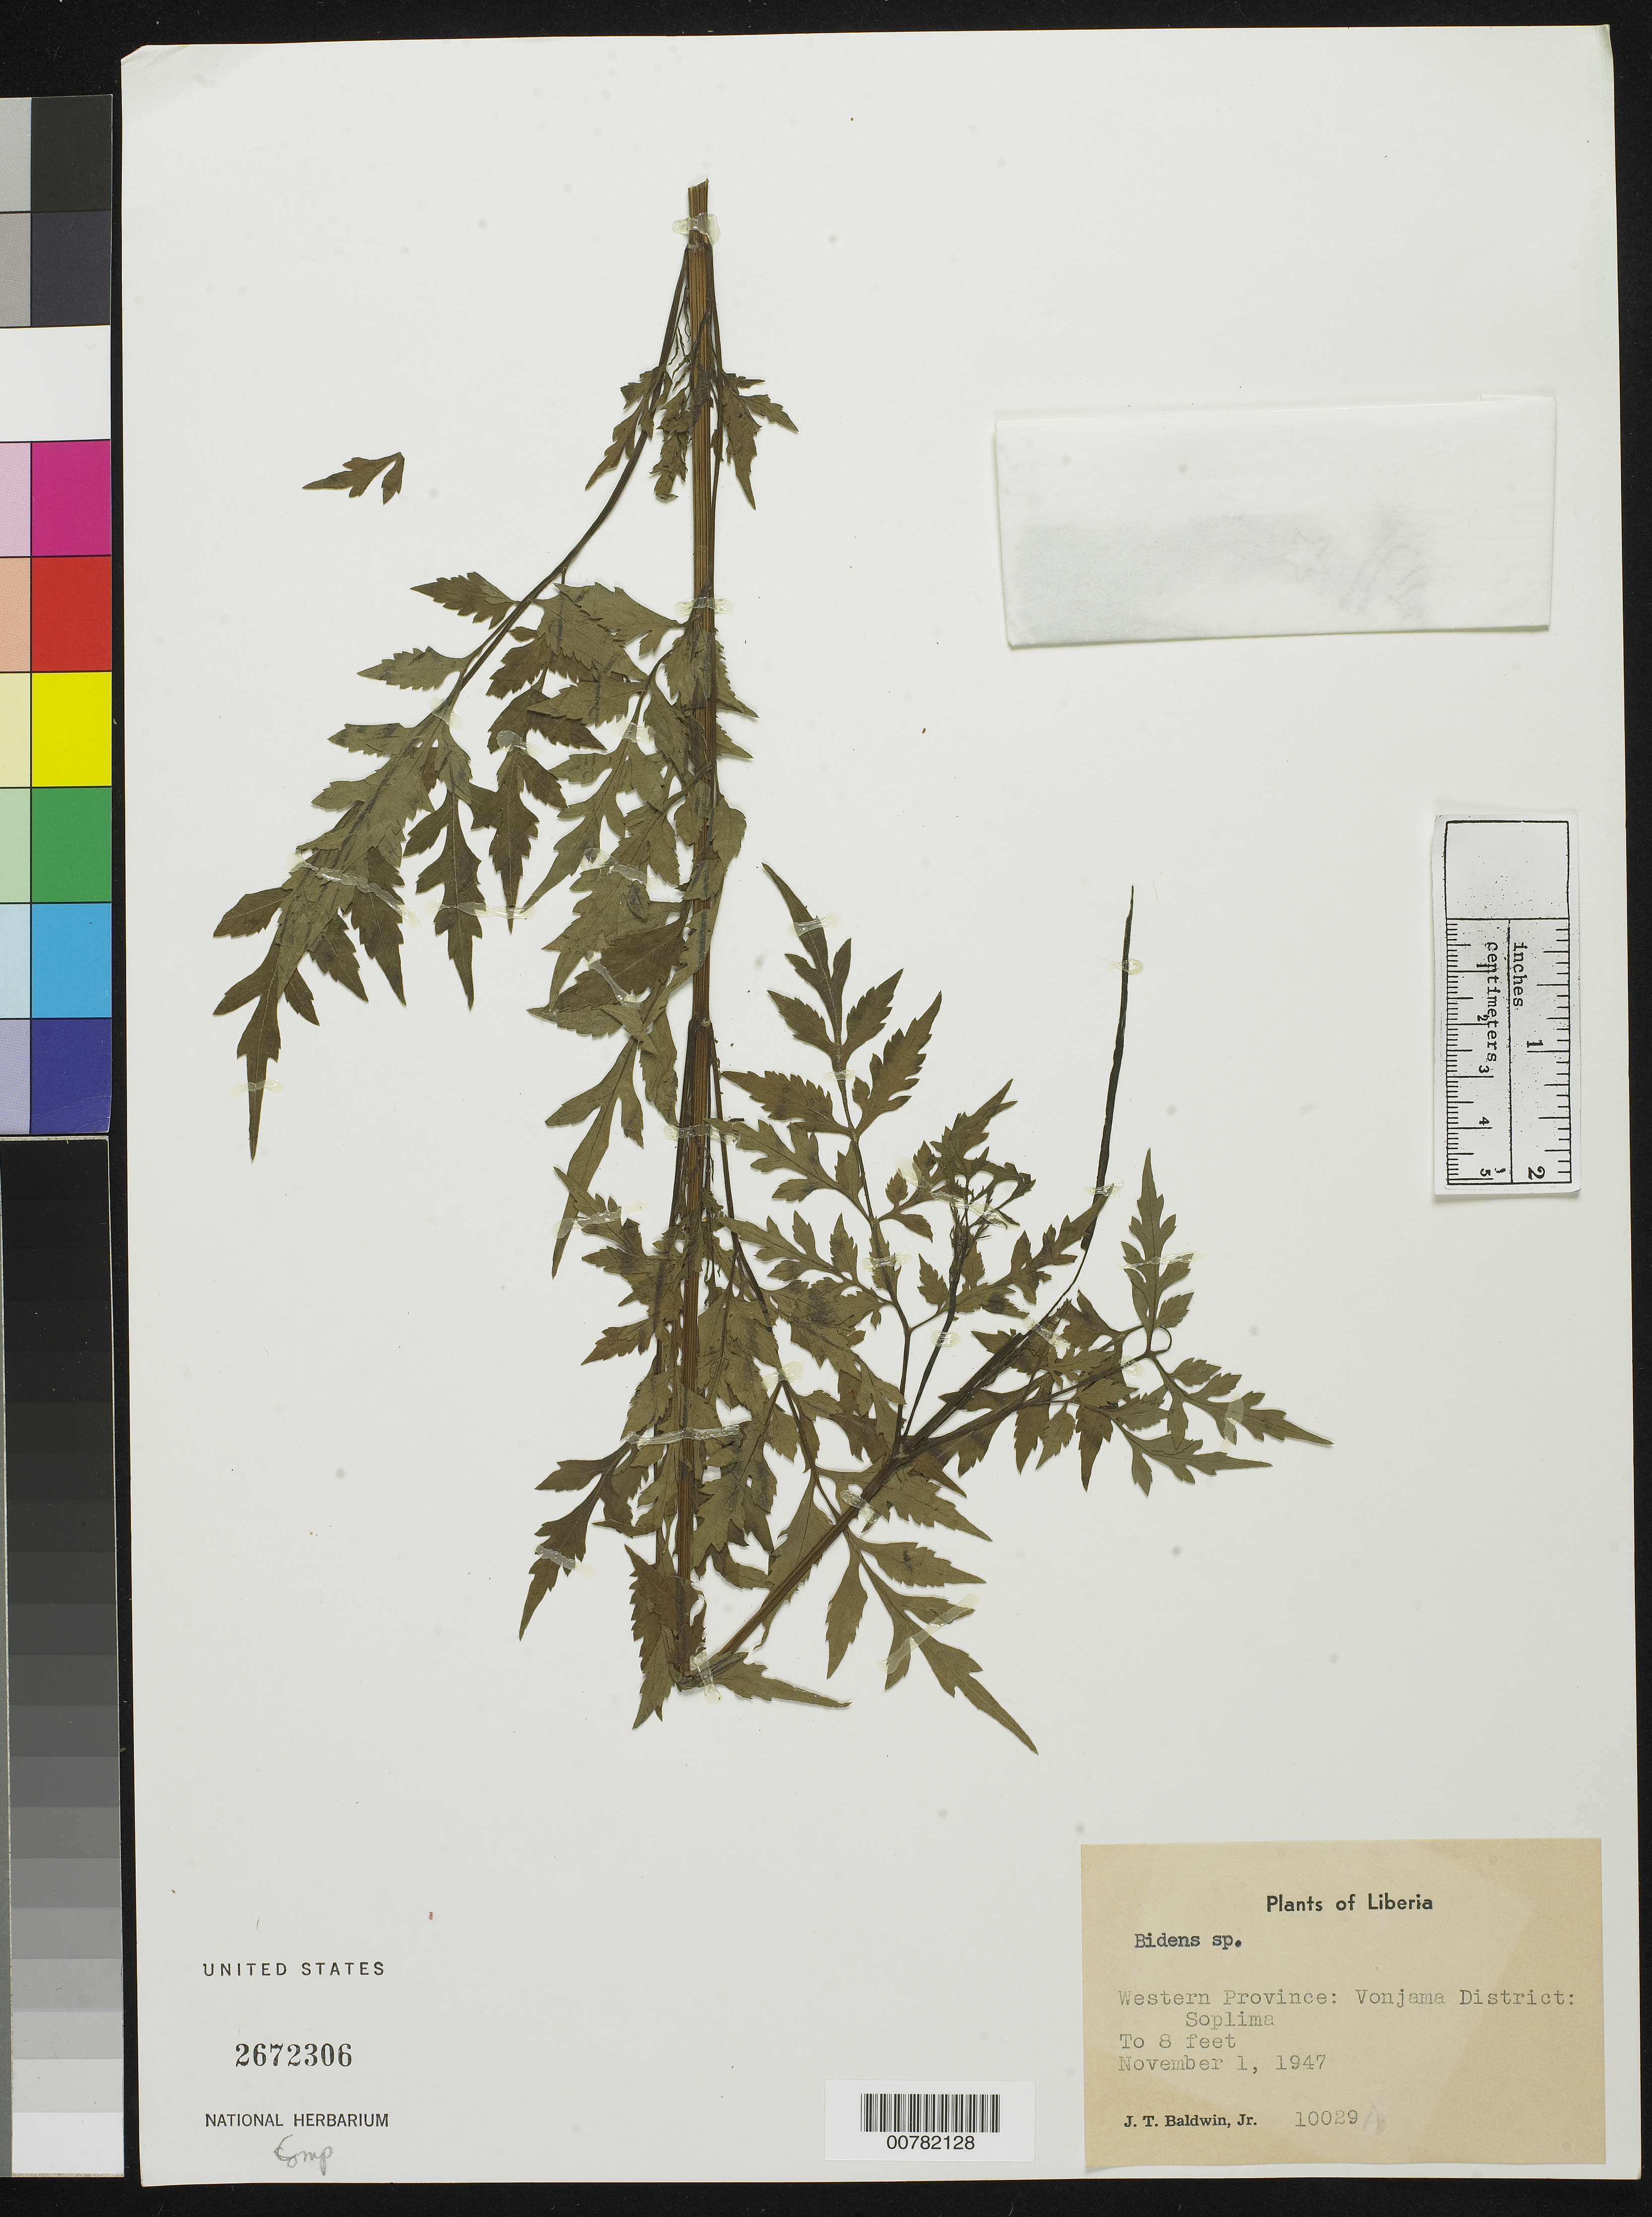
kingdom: Plantae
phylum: Tracheophyta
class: Magnoliopsida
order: Asterales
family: Asteraceae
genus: Bidens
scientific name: Bidens sp.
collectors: J. T. Baldwin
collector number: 10029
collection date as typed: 1 Nov 1947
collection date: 1947-11-01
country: Liberia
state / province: Lofa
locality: Western Province: Vonjama District, Soplima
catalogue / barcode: US 2672306